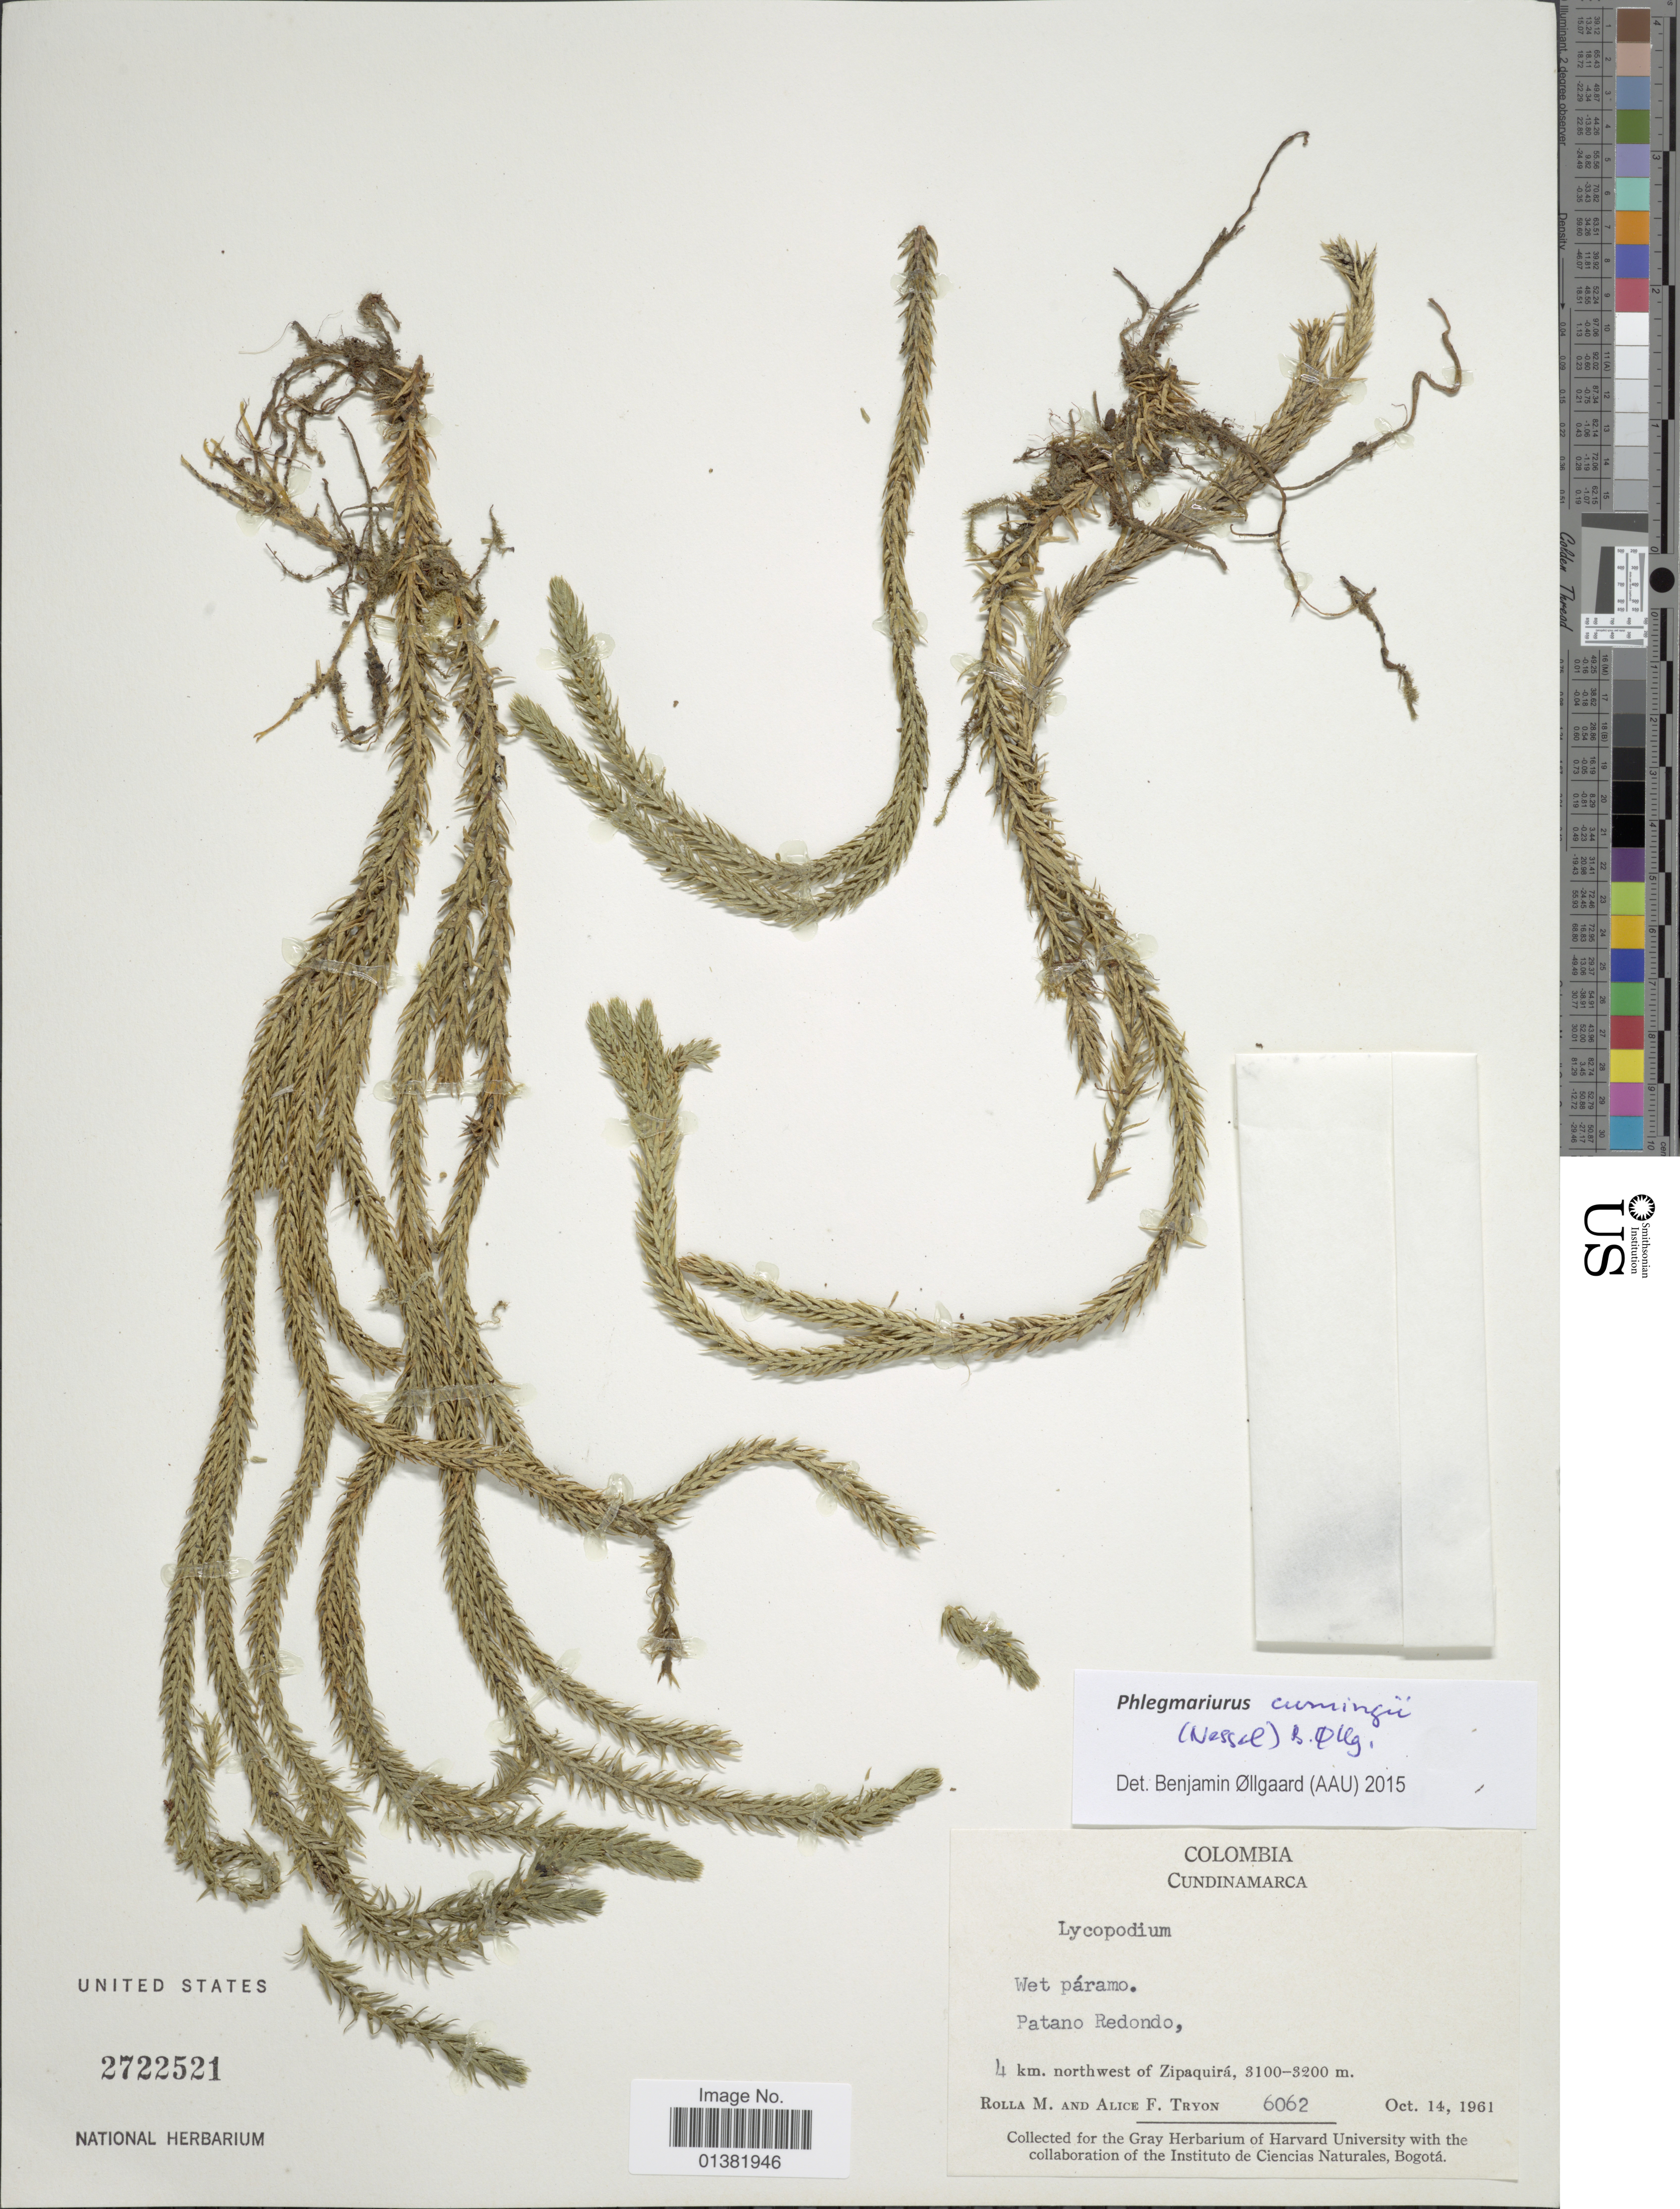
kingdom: Plantae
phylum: Tracheophyta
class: Lycopodiopsida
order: Lycopodiales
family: Lycopodiaceae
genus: Phlegmariurus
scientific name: Phlegmariurus cumingii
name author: (Nessel) B. Øllg.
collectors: R. M. Tryon & A. F. Tryon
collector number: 6062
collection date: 1961-10-14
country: Colombia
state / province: Cundinamarca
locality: Wet páramo, Patano Redondo, 4 km. northwest of Zipaquirá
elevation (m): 3100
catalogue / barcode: US 2722521